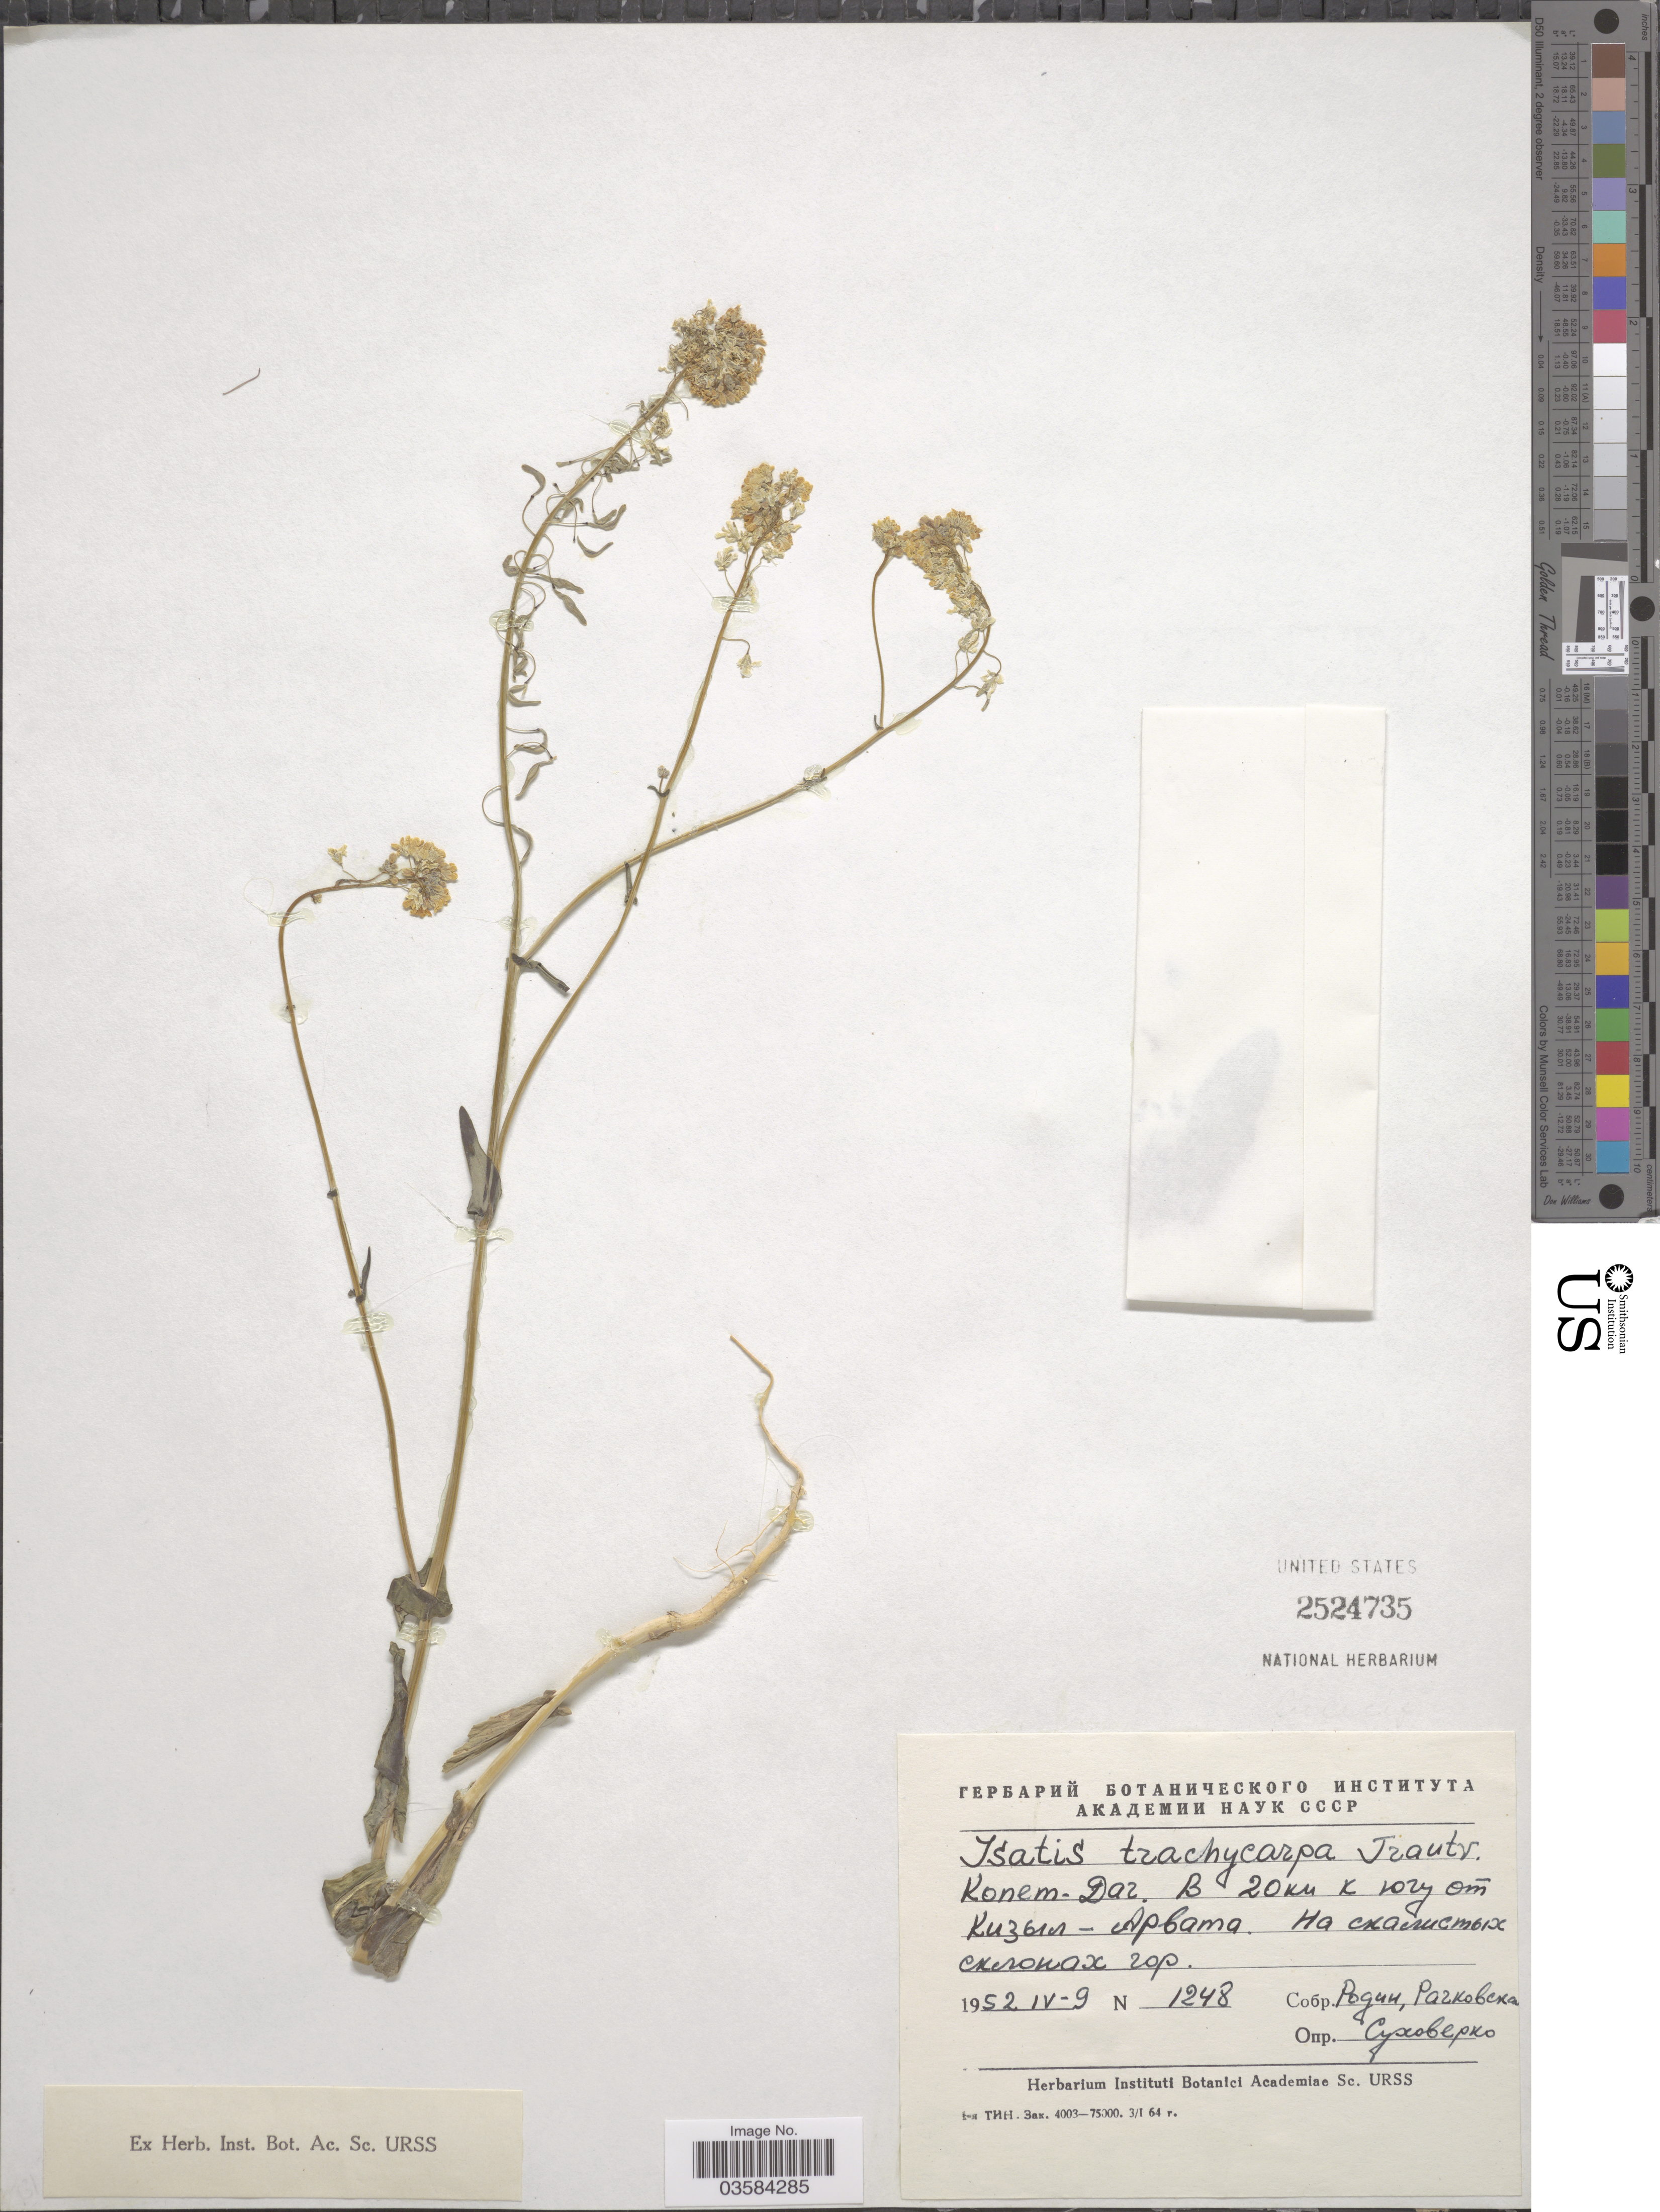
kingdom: Plantae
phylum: Tracheophyta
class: Magnoliopsida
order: Brassicales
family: Brassicaceae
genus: Isatis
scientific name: Isatis trachycarpa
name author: Trautv.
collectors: -. Rodin & Rachkovskaya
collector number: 1248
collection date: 1952-04-09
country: Turkmenistan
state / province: Balkan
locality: Kopet Dag, 20 km S from Kizil-Arvat.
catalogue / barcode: US 2524735